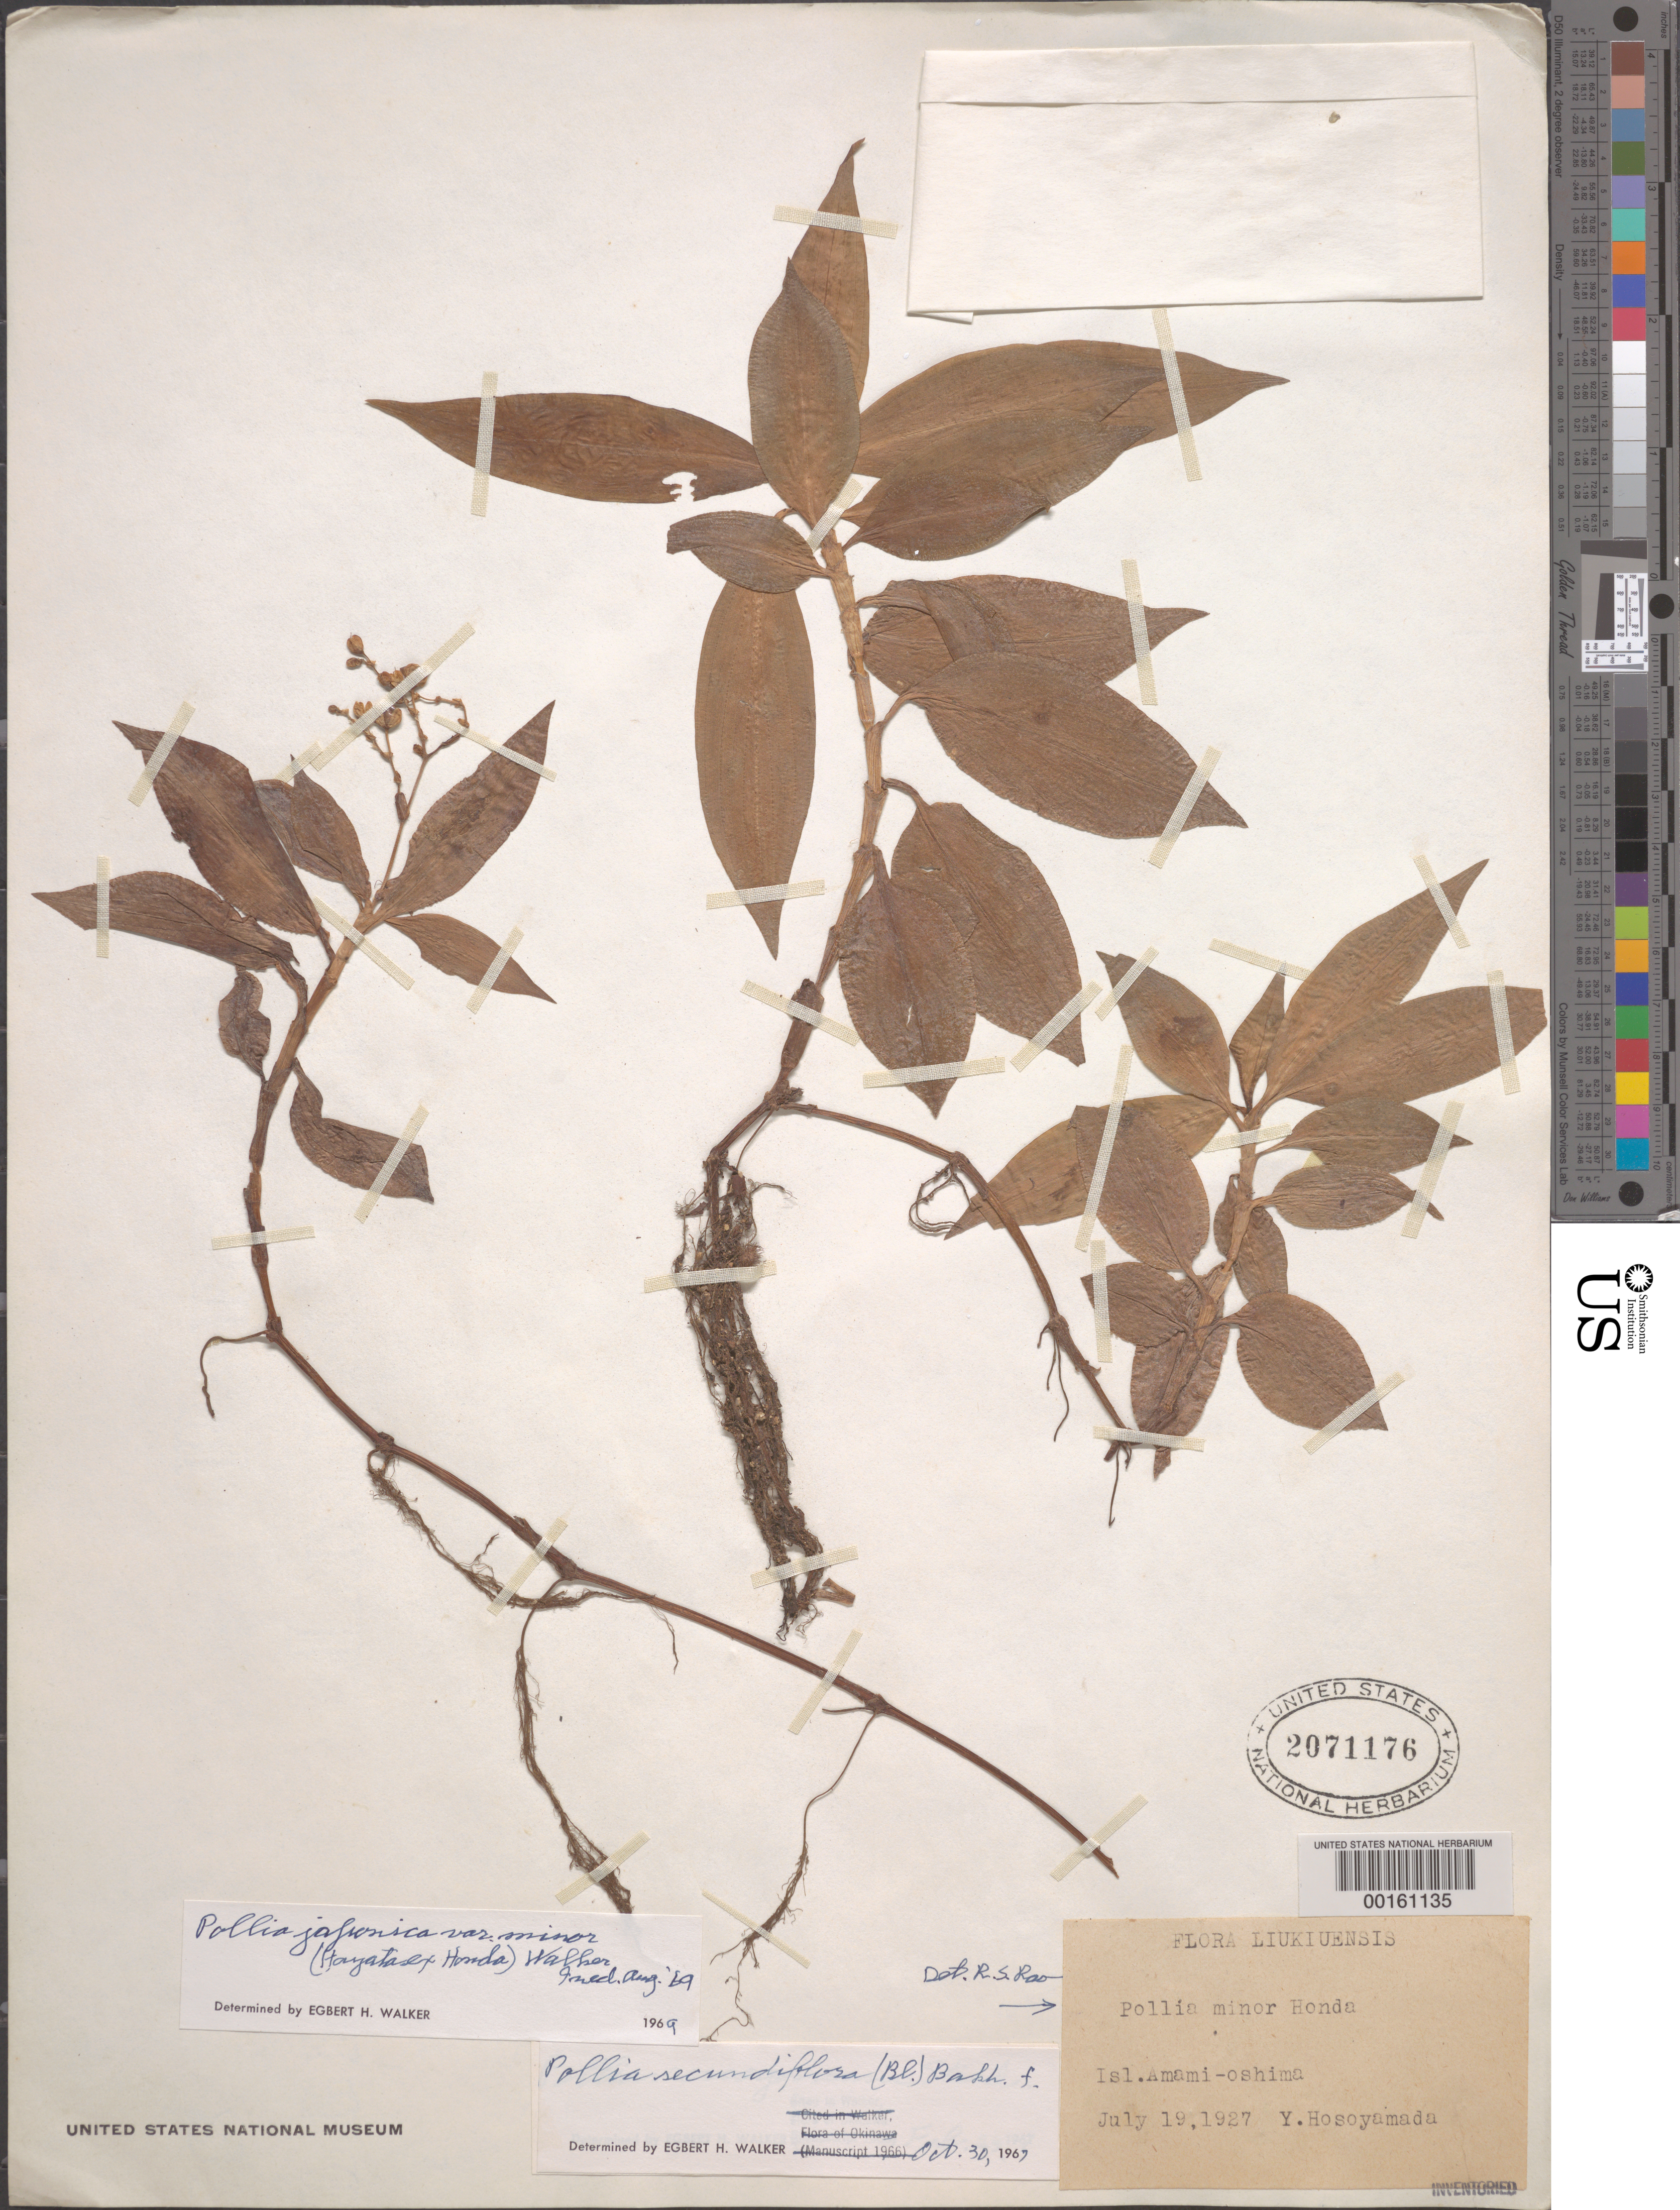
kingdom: Plantae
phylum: Tracheophyta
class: Liliopsida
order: Commelinales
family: Commelinaceae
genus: Pollia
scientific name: Pollia minor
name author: Honda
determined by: Rao, R. S.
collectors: Y. Hosoyamada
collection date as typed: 19 Jul 1927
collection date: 1927-07-19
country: Japan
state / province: Kagosima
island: Amami-O-Shima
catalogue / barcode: US 2071176